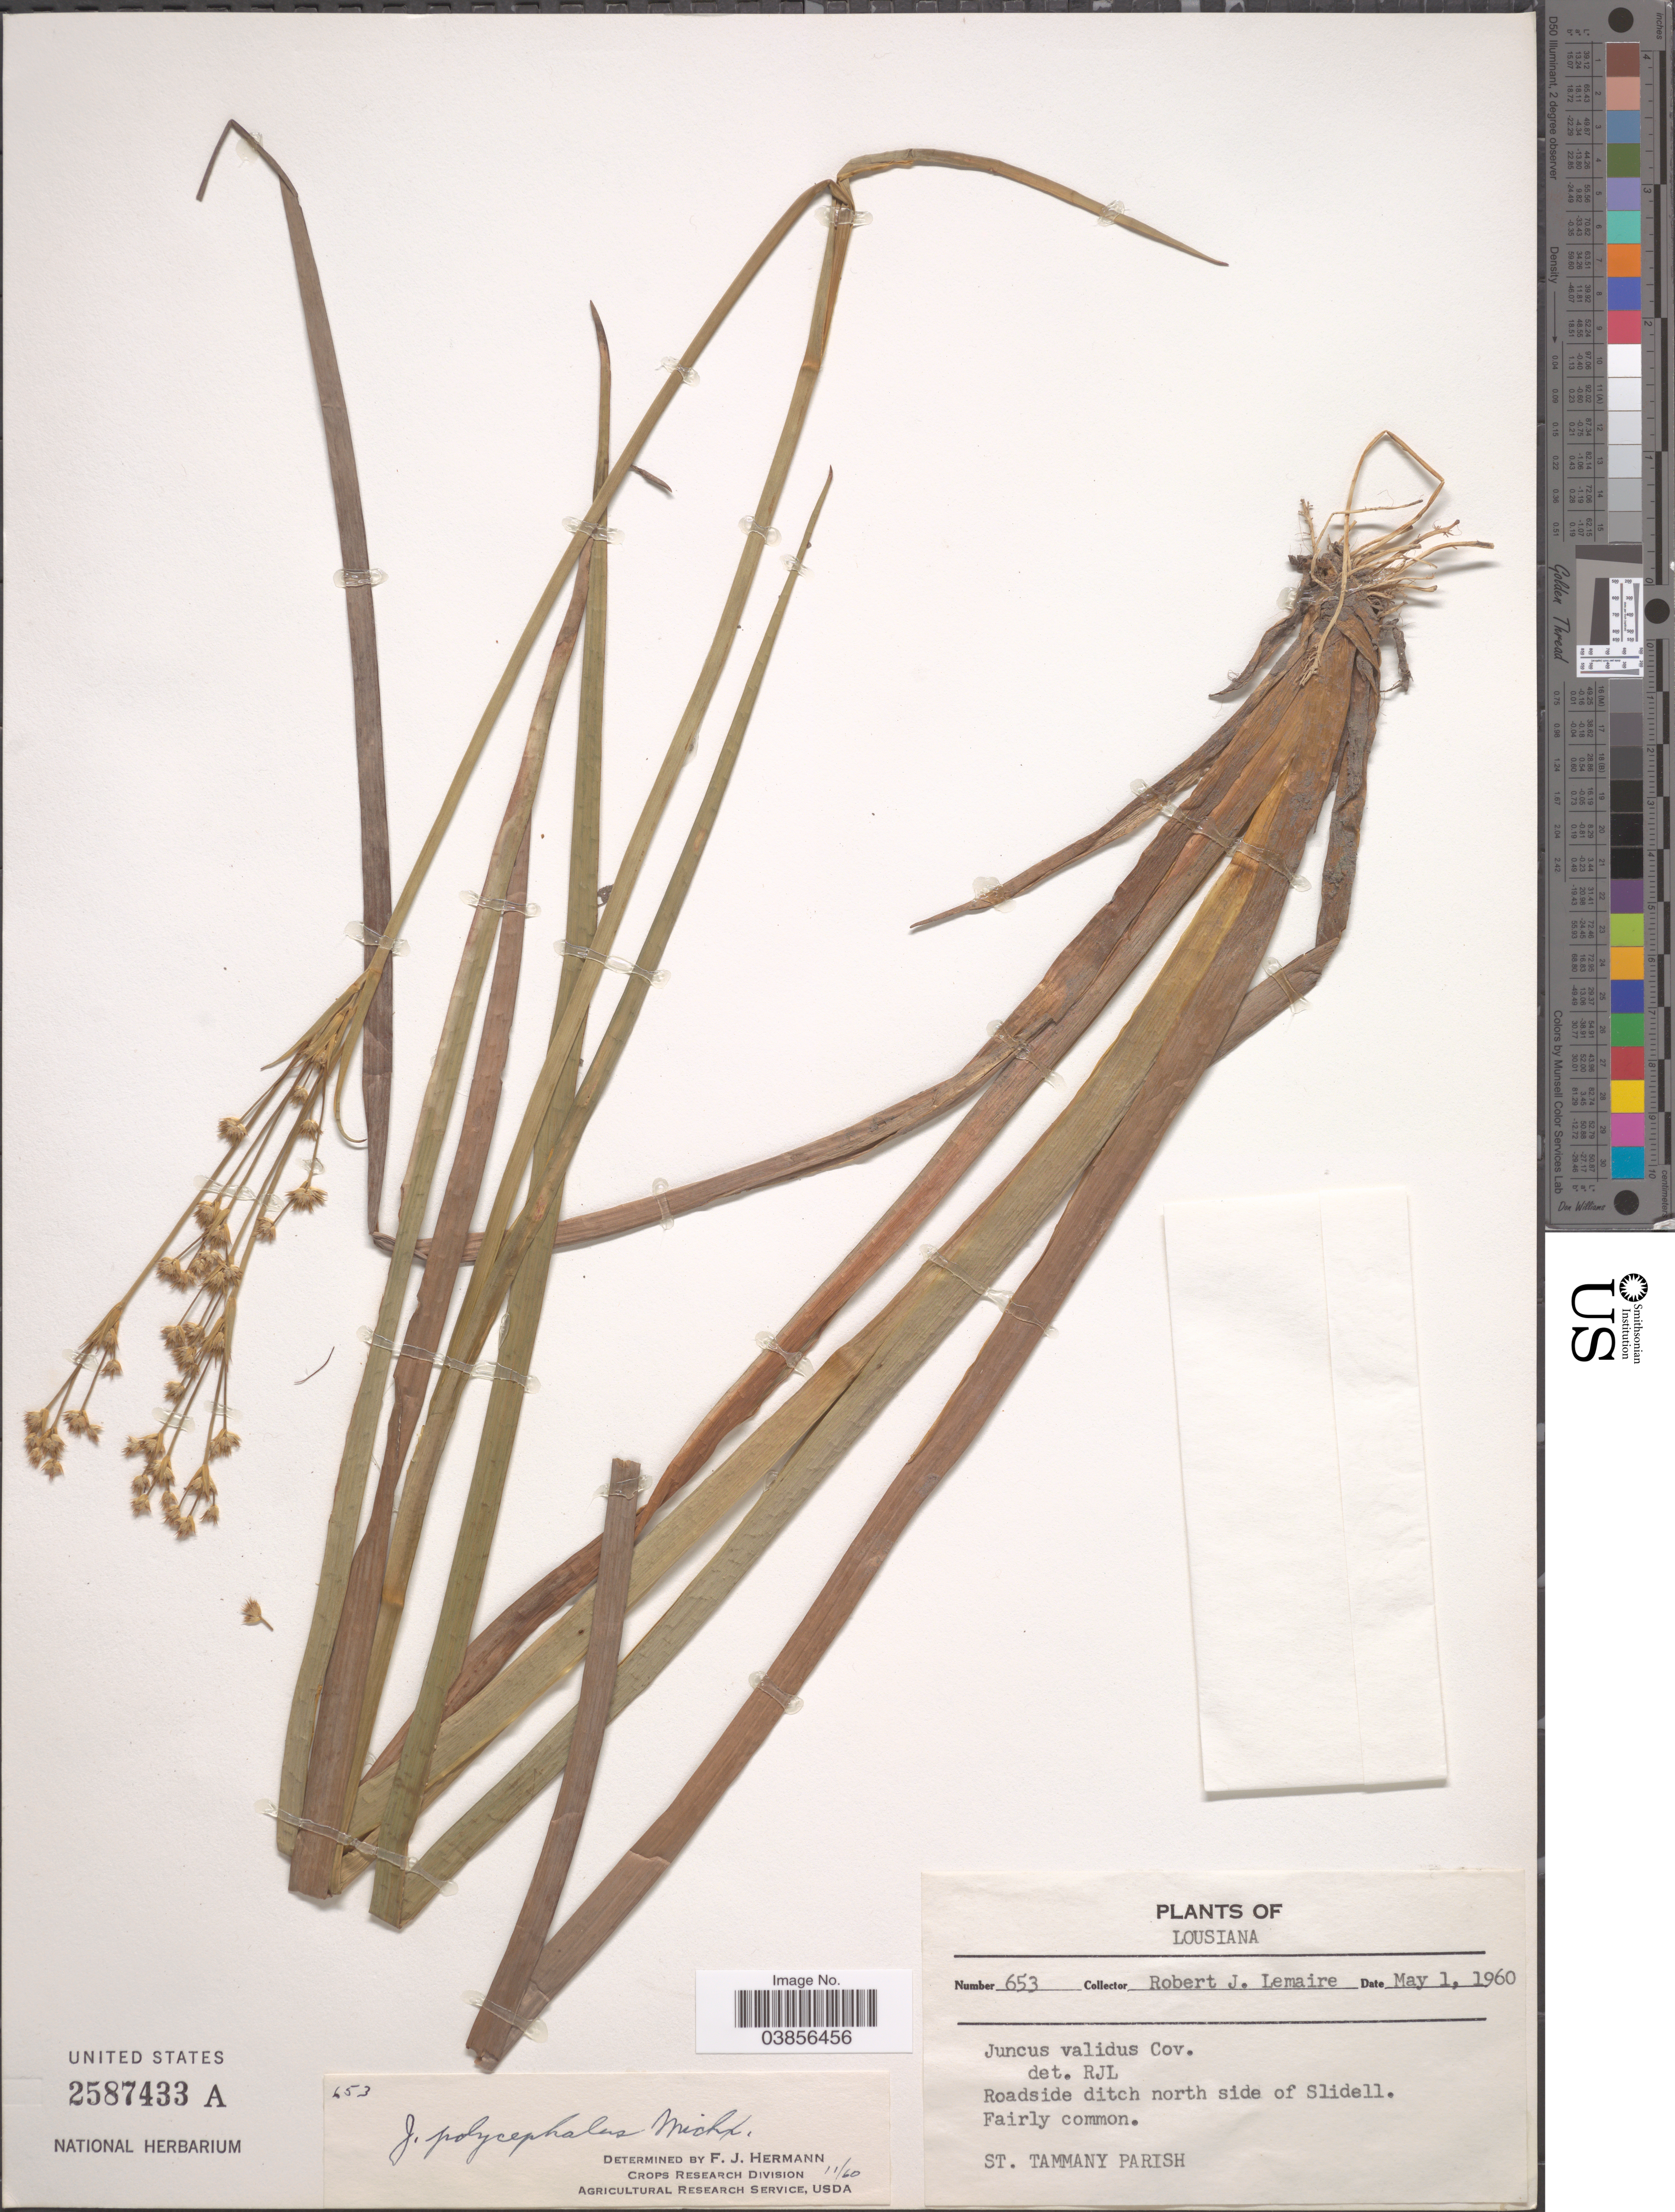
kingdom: Plantae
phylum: Tracheophyta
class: Liliopsida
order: Poales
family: Juncaceae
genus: Juncus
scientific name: Juncus polycephalus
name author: Michx.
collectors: R. J. Lemaire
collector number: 653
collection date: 1960-05-01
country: United States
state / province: Louisiana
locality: Roadside ditch north side of Slidell. St. Tammany Parish.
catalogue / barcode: US 2587433A